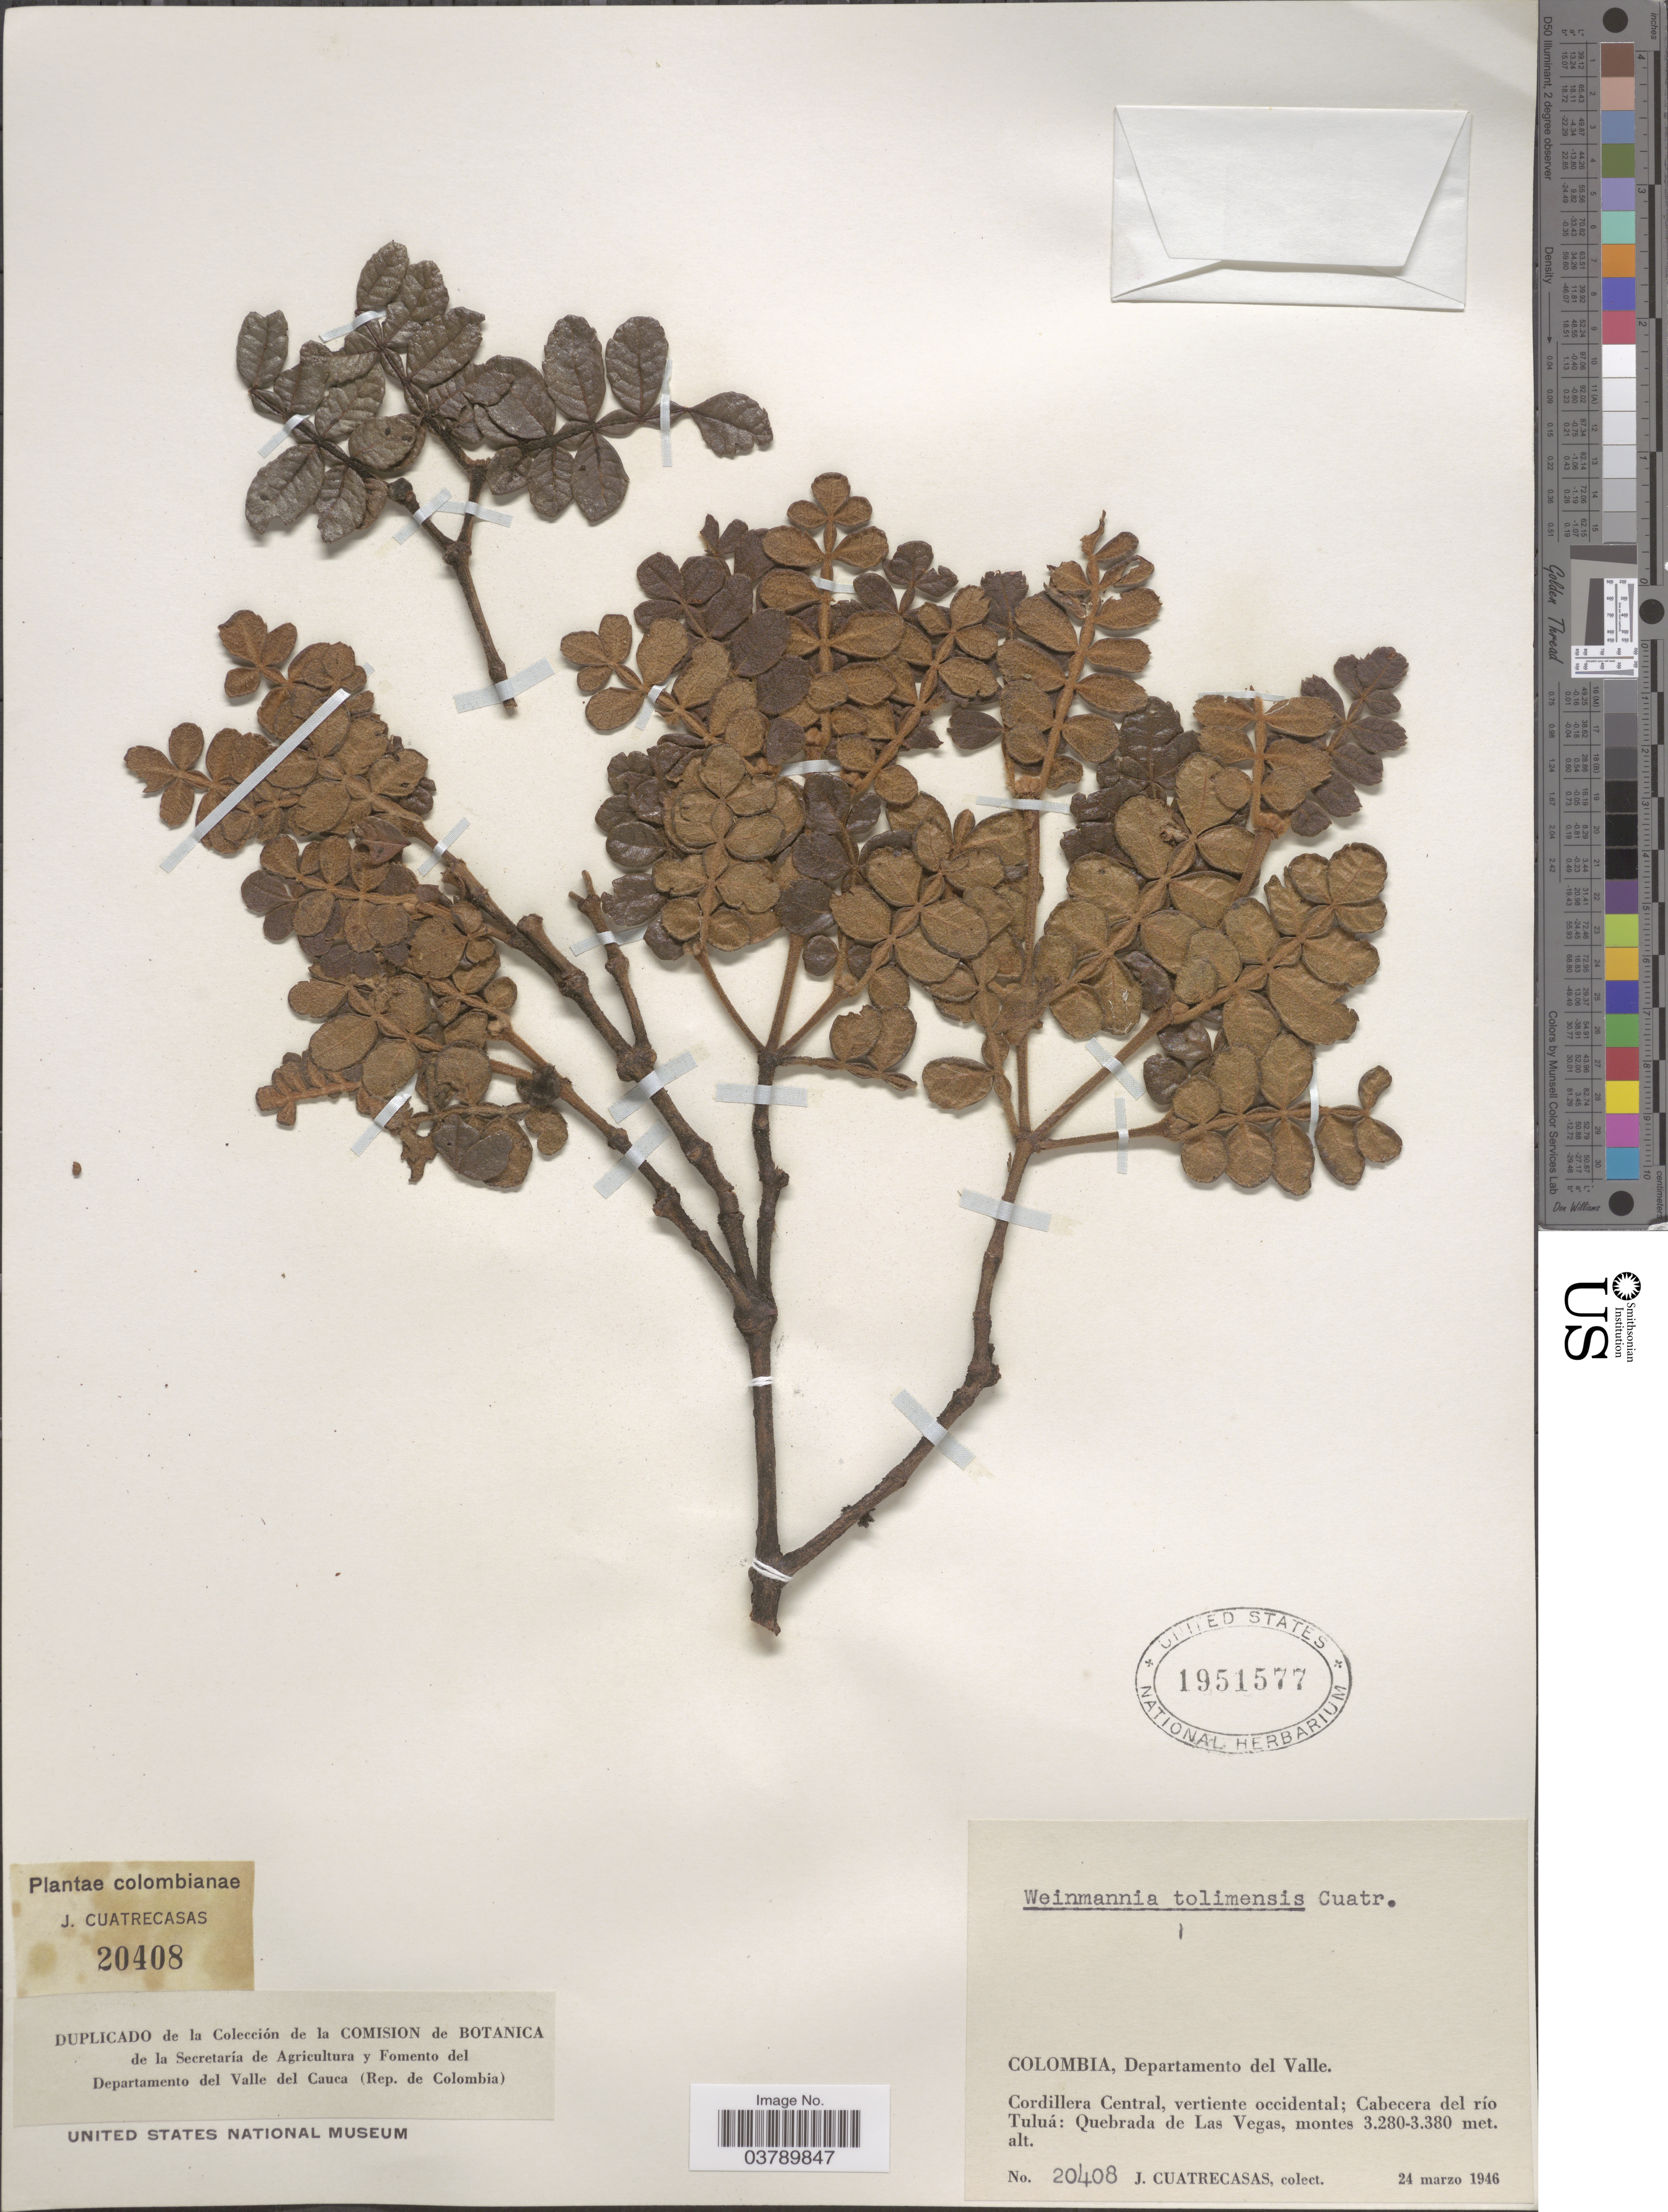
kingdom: Plantae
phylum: Tracheophyta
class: Magnoliopsida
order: Oxalidales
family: Cunoniaceae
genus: Weinmannia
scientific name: Weinmannia tolimensis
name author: Cuatrec.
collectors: J. Cuatrecasas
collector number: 20408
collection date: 1946-03-24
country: Colombia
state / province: Valle del Cauca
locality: Departamento del Valle. Cordillera Central, vertiente occidental; Cabecera del río Tuluá: Quebrada de Las Vegas.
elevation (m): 3280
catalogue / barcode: US 1951577